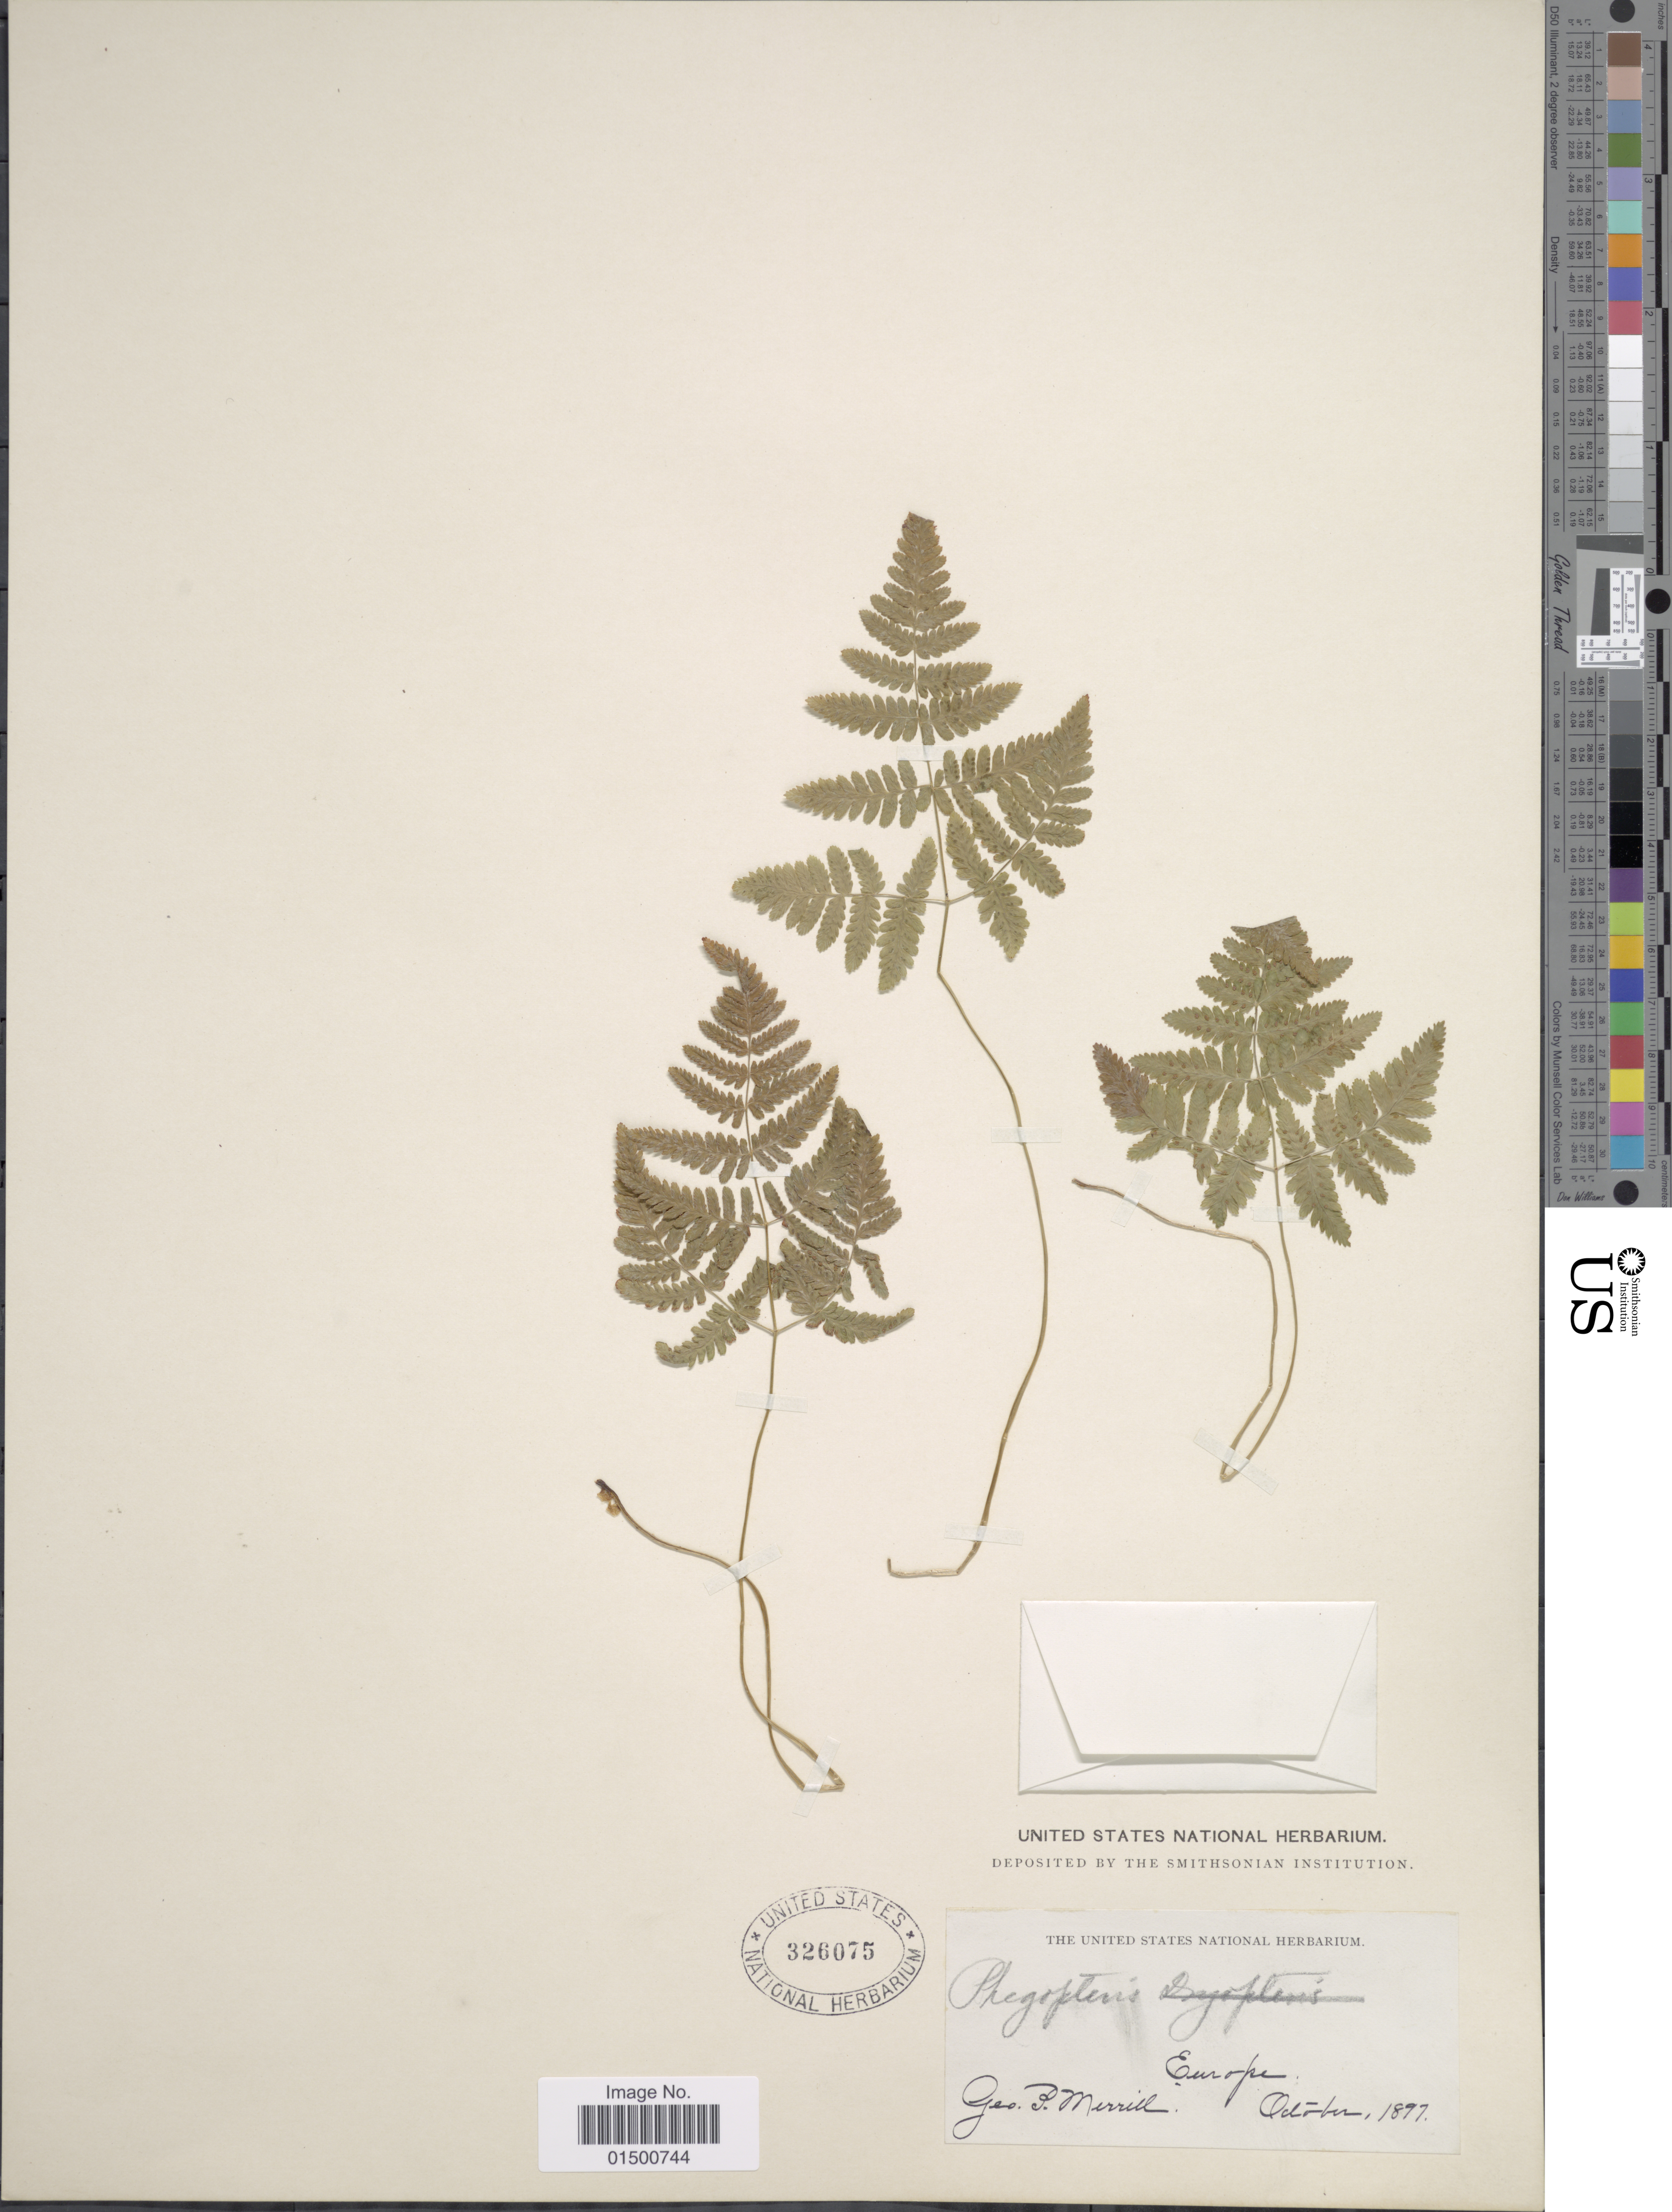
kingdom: Plantae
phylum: Tracheophyta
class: Polypodiopsida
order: Polypodiales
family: Cystopteridaceae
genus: Gymnocarpium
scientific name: Gymnocarpium robertianum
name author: (Hoffm.) Newman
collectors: G. P. Merrill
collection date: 1897-10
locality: Europe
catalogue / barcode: US 326075